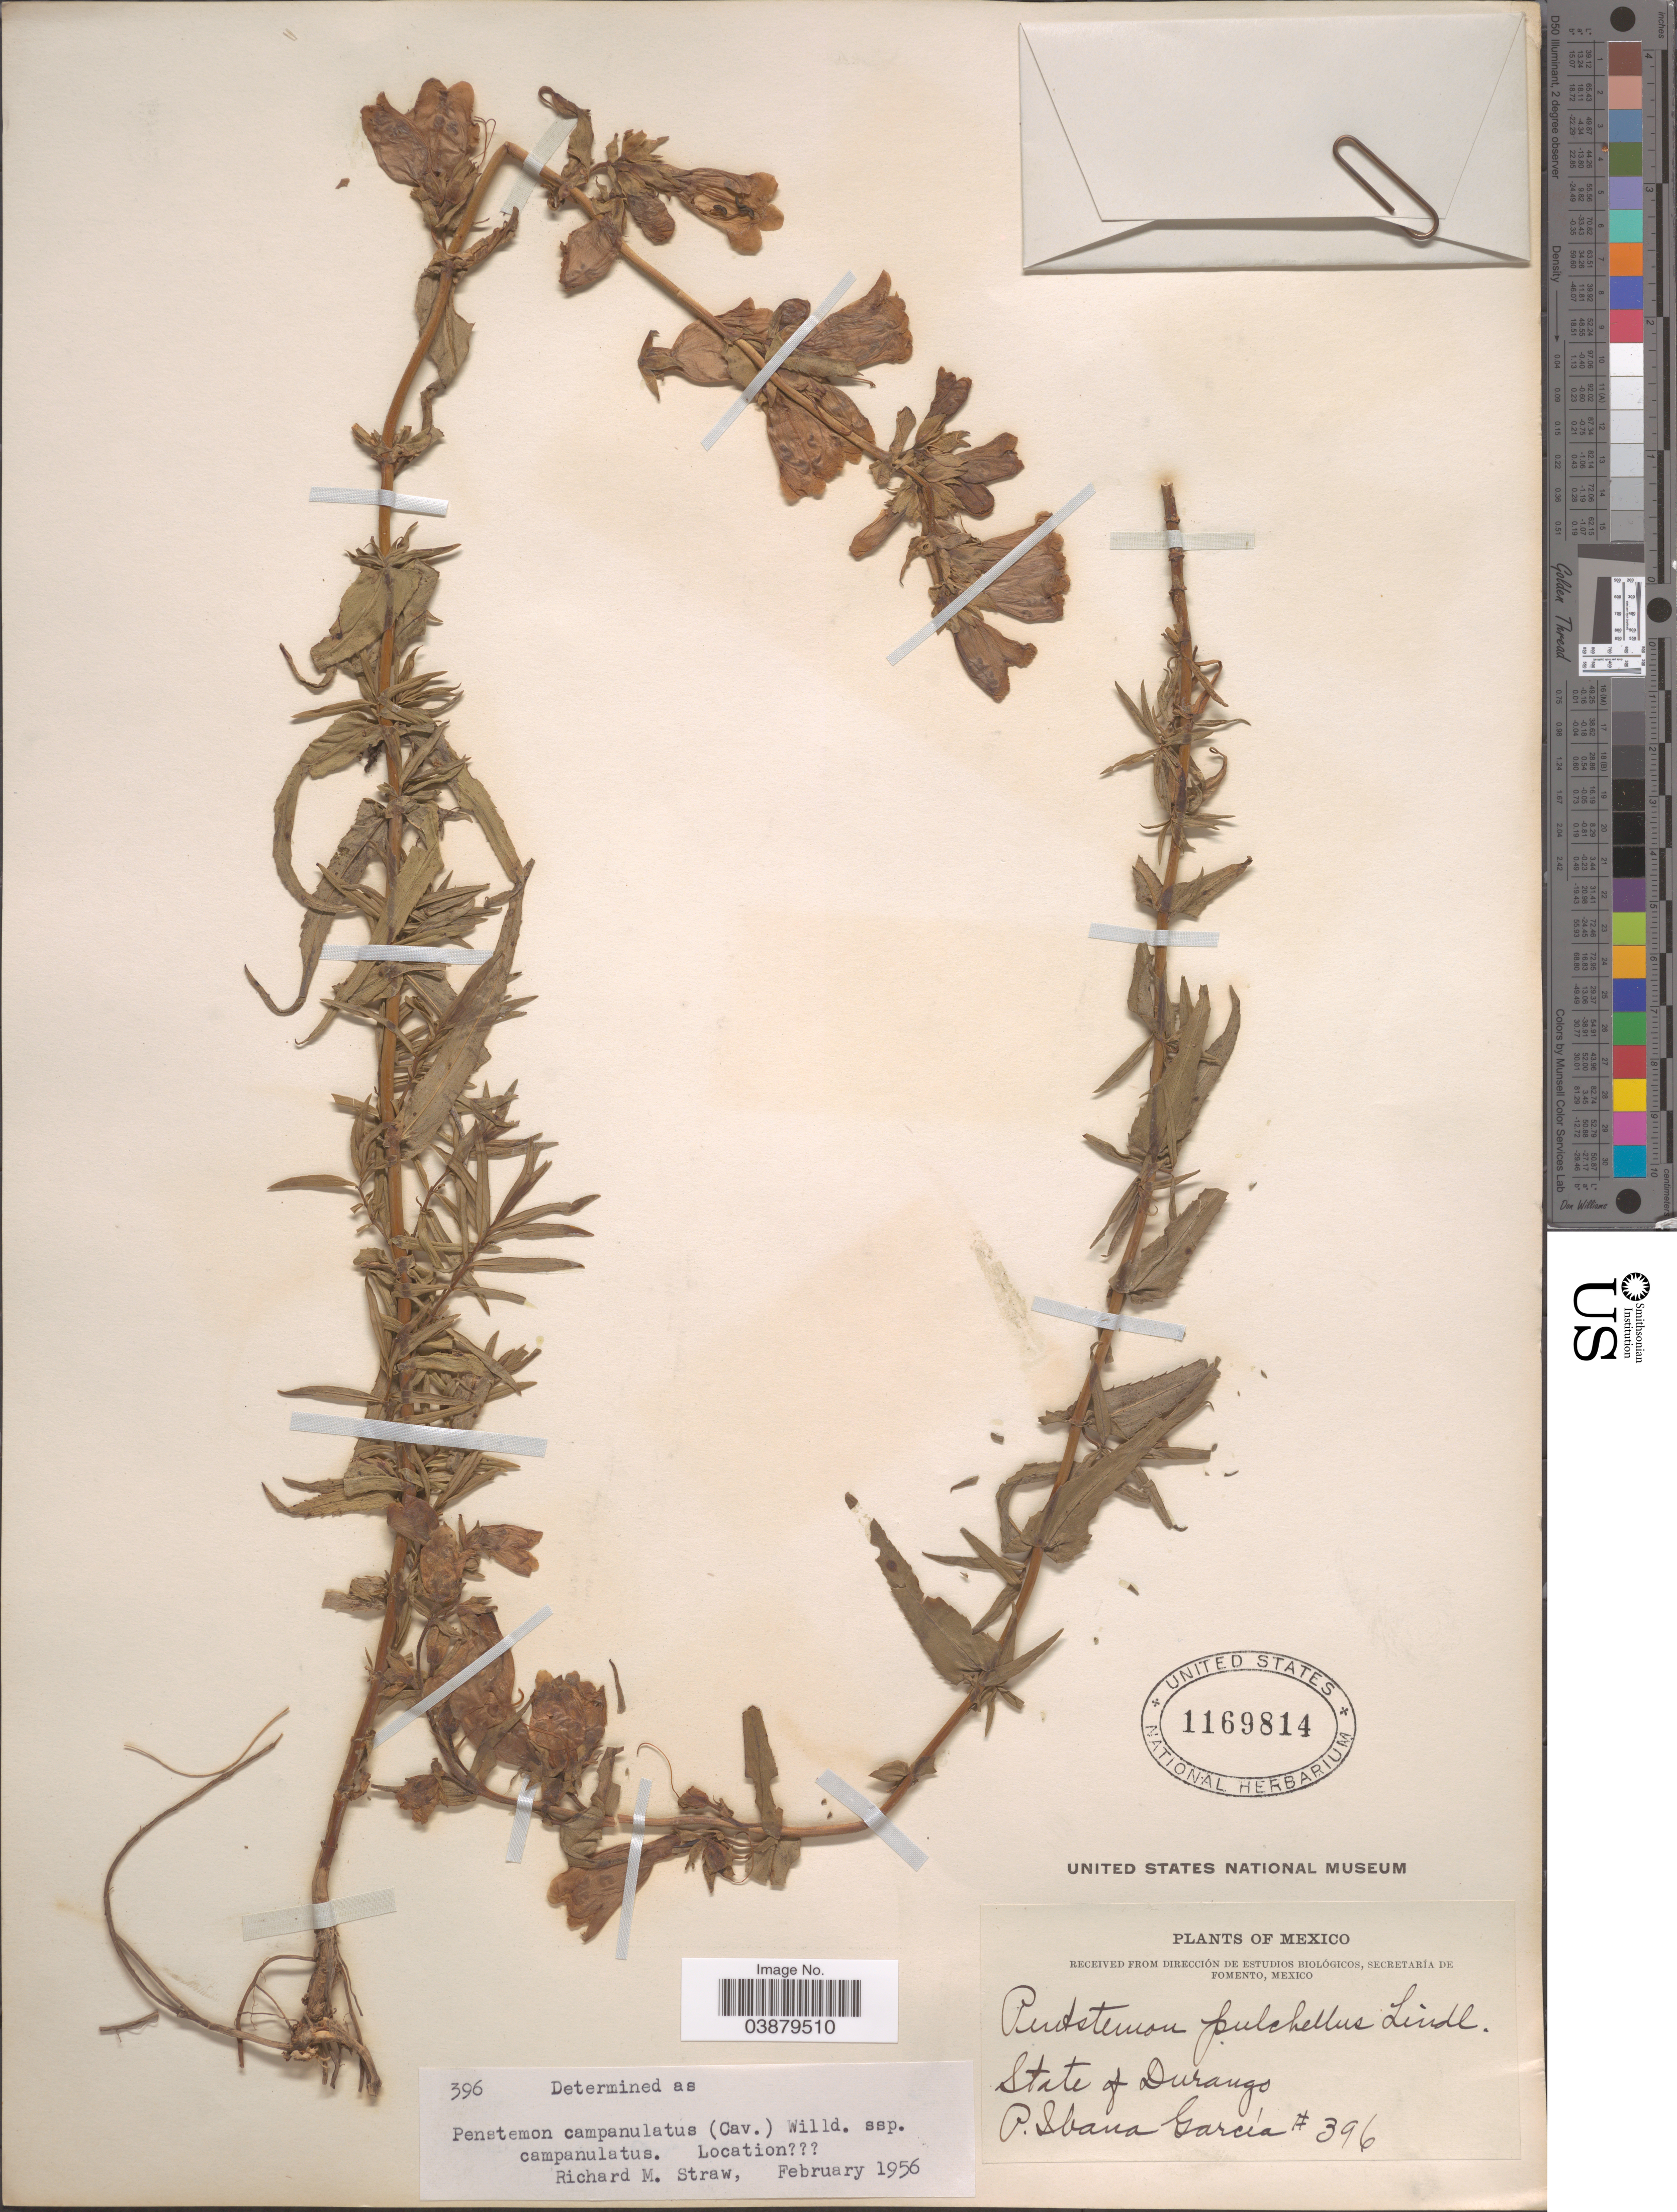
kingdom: Plantae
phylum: Tracheophyta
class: Magnoliopsida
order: Lamiales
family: Plantaginaceae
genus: Penstemon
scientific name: Penstemon campanulatus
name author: (Cav.) Willd.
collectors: P. I. Garcia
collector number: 396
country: Mexico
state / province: Durango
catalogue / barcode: US 1169814